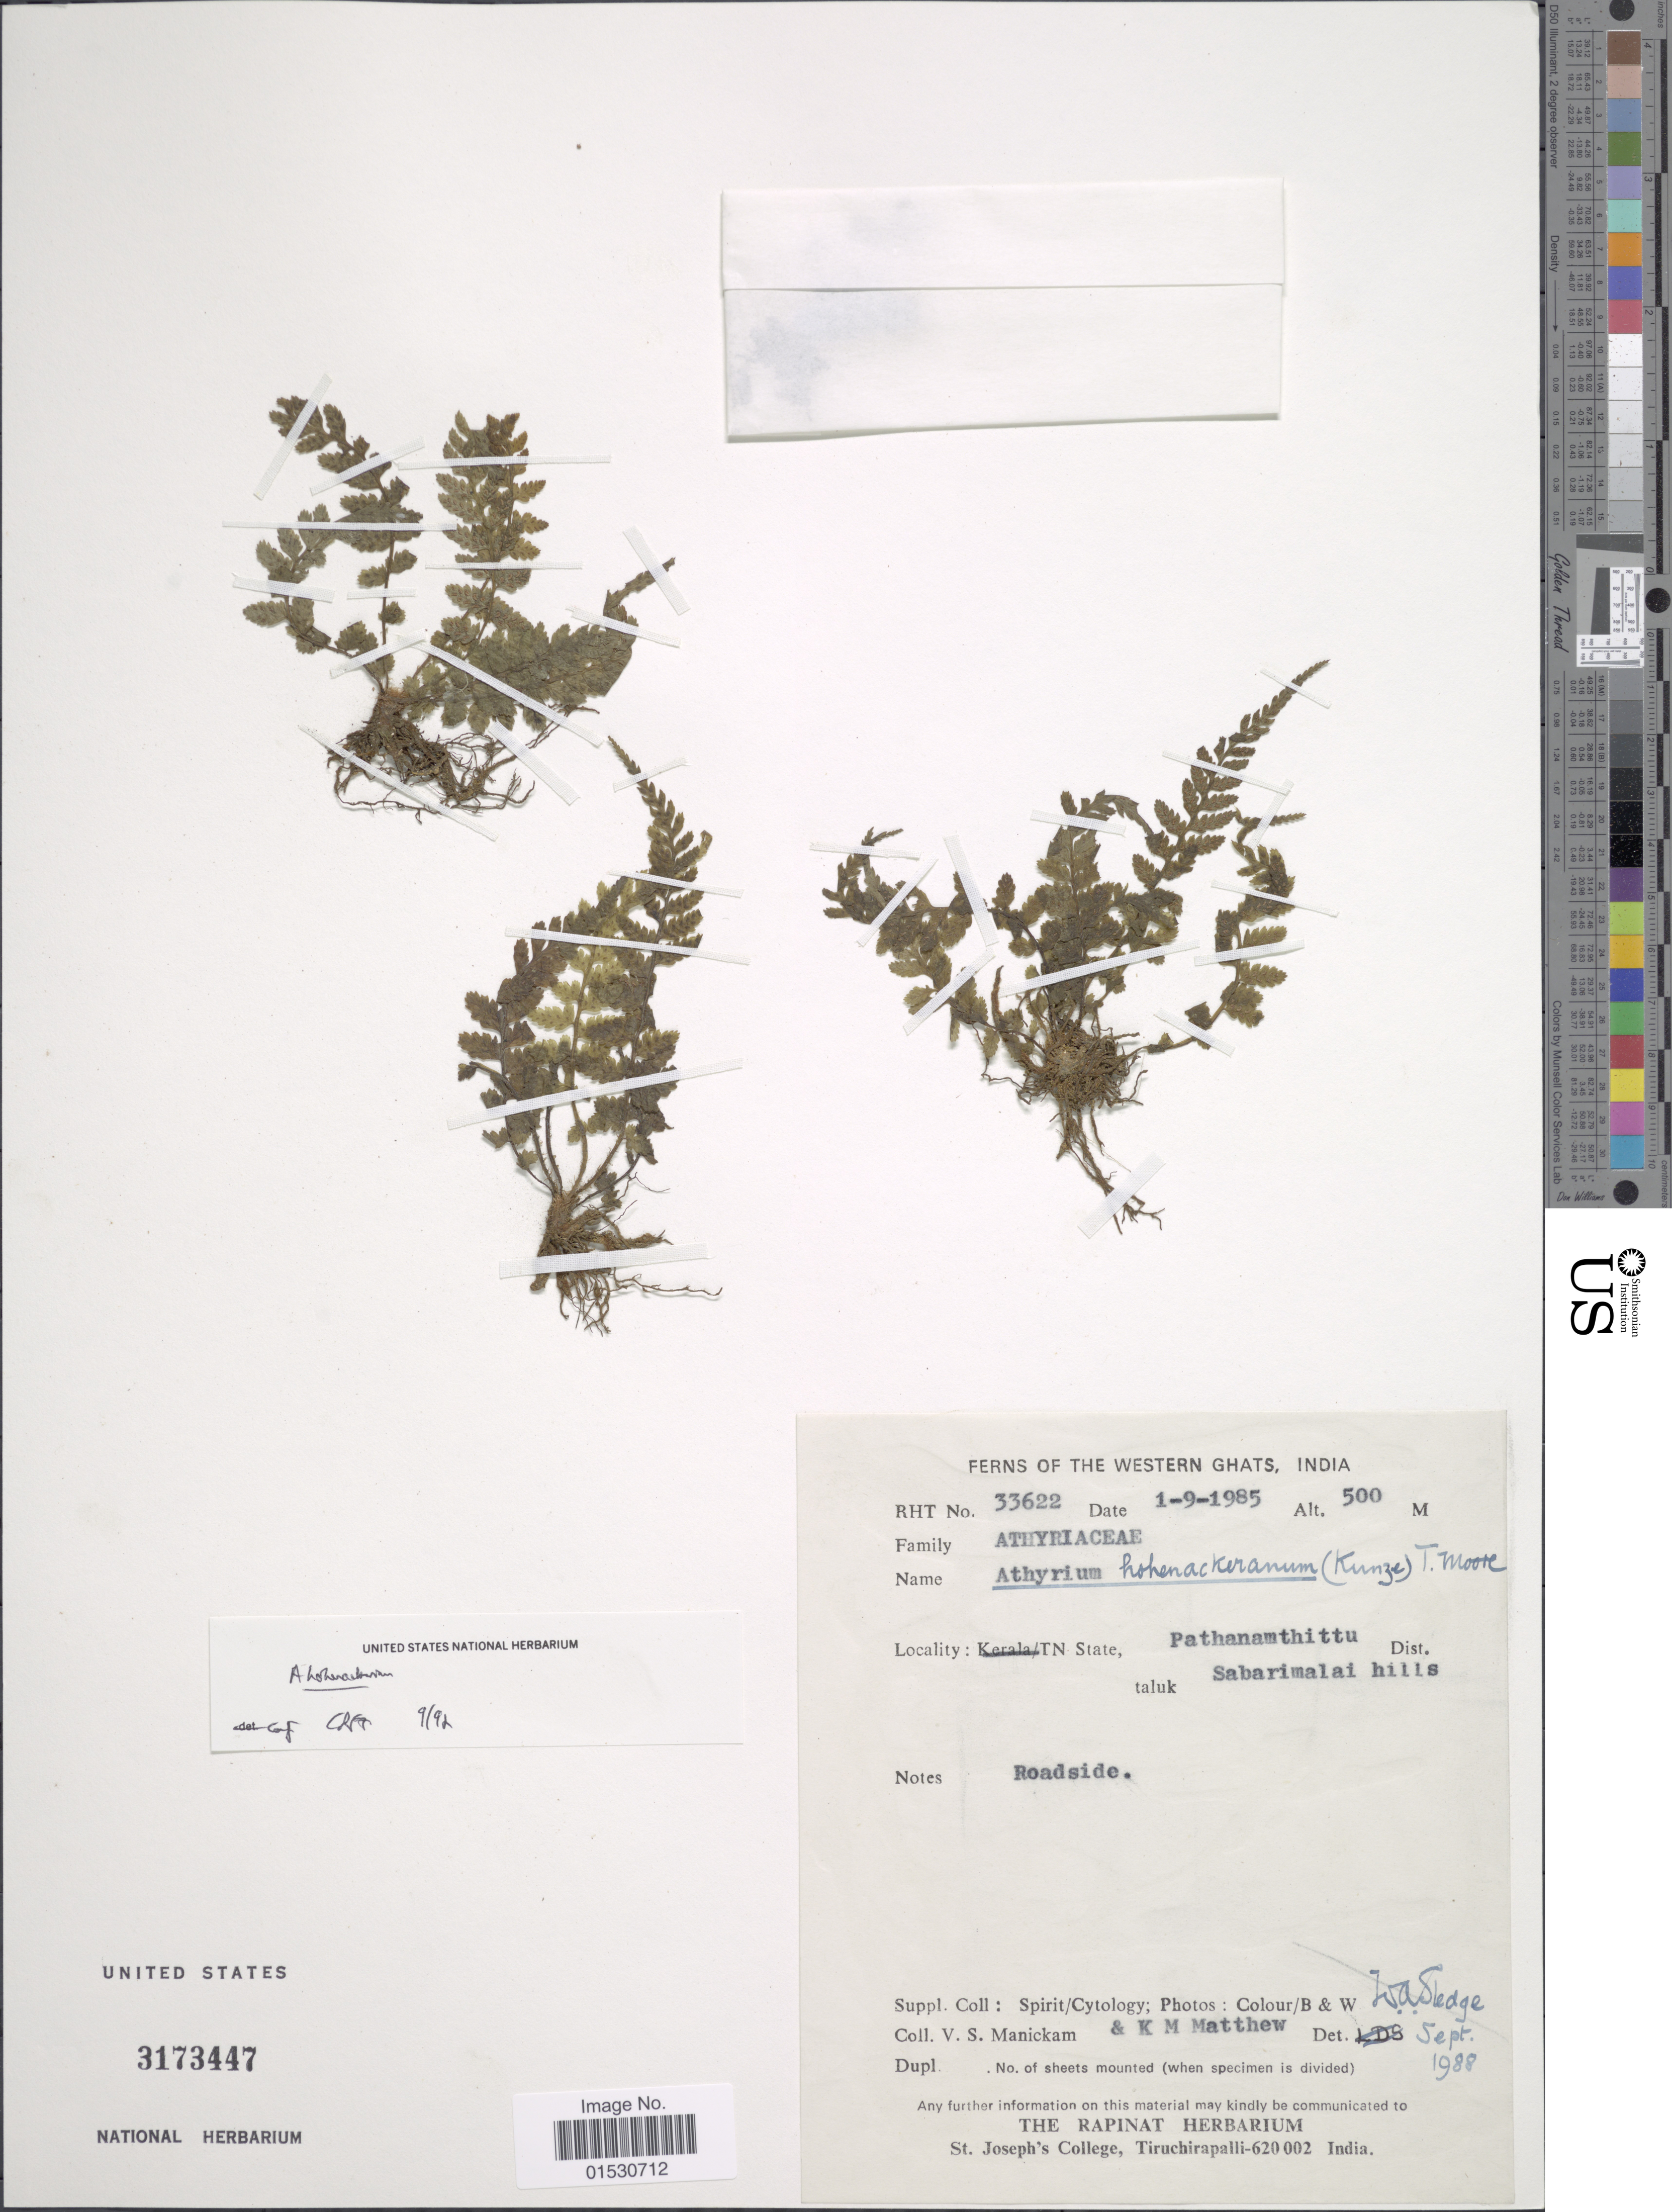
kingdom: Plantae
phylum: Tracheophyta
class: Polypodiopsida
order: Polypodiales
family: Athyriaceae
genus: Athyrium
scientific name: Athyrium hohenacherianum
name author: (Kunze) T. Moore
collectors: V. Manickam & K. M. Matthew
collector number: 33622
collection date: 1985-09-01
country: India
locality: Western Ghats, Pathanamthittu District Sabarimalai Hills, taluk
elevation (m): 500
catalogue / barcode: US 317347